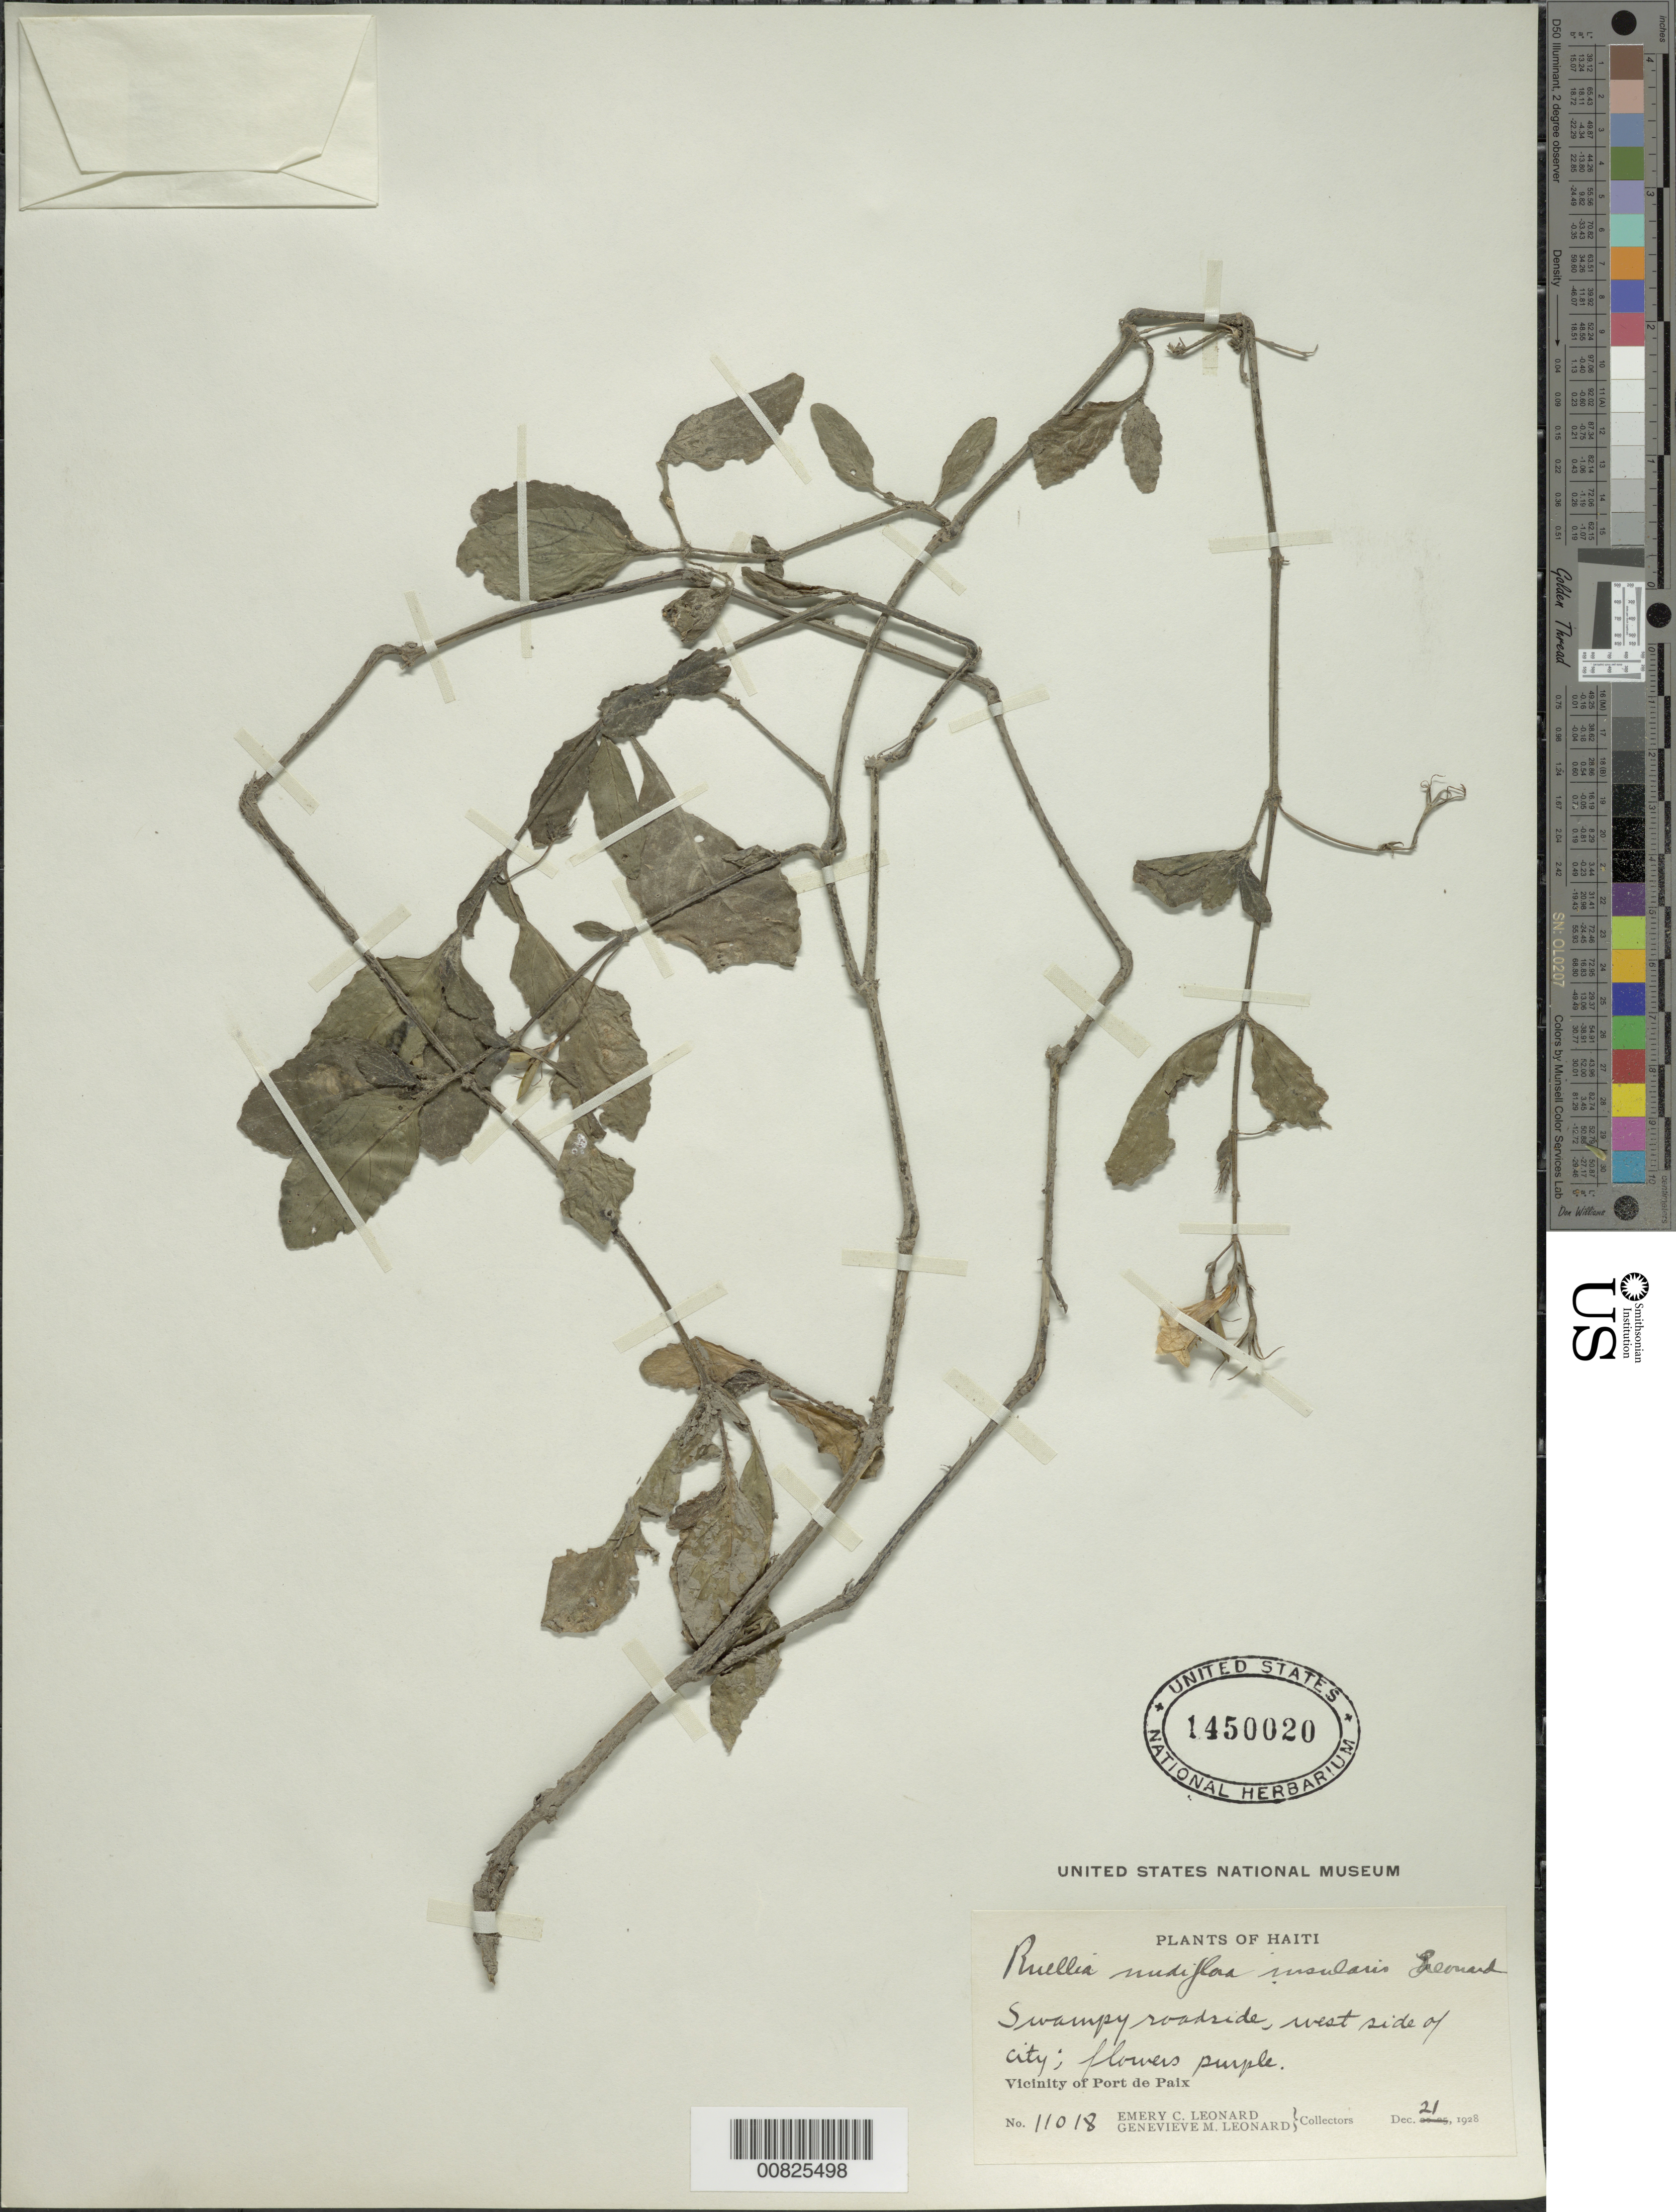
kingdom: Plantae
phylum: Tracheophyta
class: Magnoliopsida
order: Lamiales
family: Acanthaceae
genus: Ruellia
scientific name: Ruellia nudiflora var. insularis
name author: Leonard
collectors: E. C. Leonard & G. M. Leonard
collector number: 11018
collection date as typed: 21 Dec 1928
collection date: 1928-12-21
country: Haiti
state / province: Nord-Ouest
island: Hispaniola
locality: Vicinity of Port de Paix, west side of city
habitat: Swampy roadside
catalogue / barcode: US 1450020